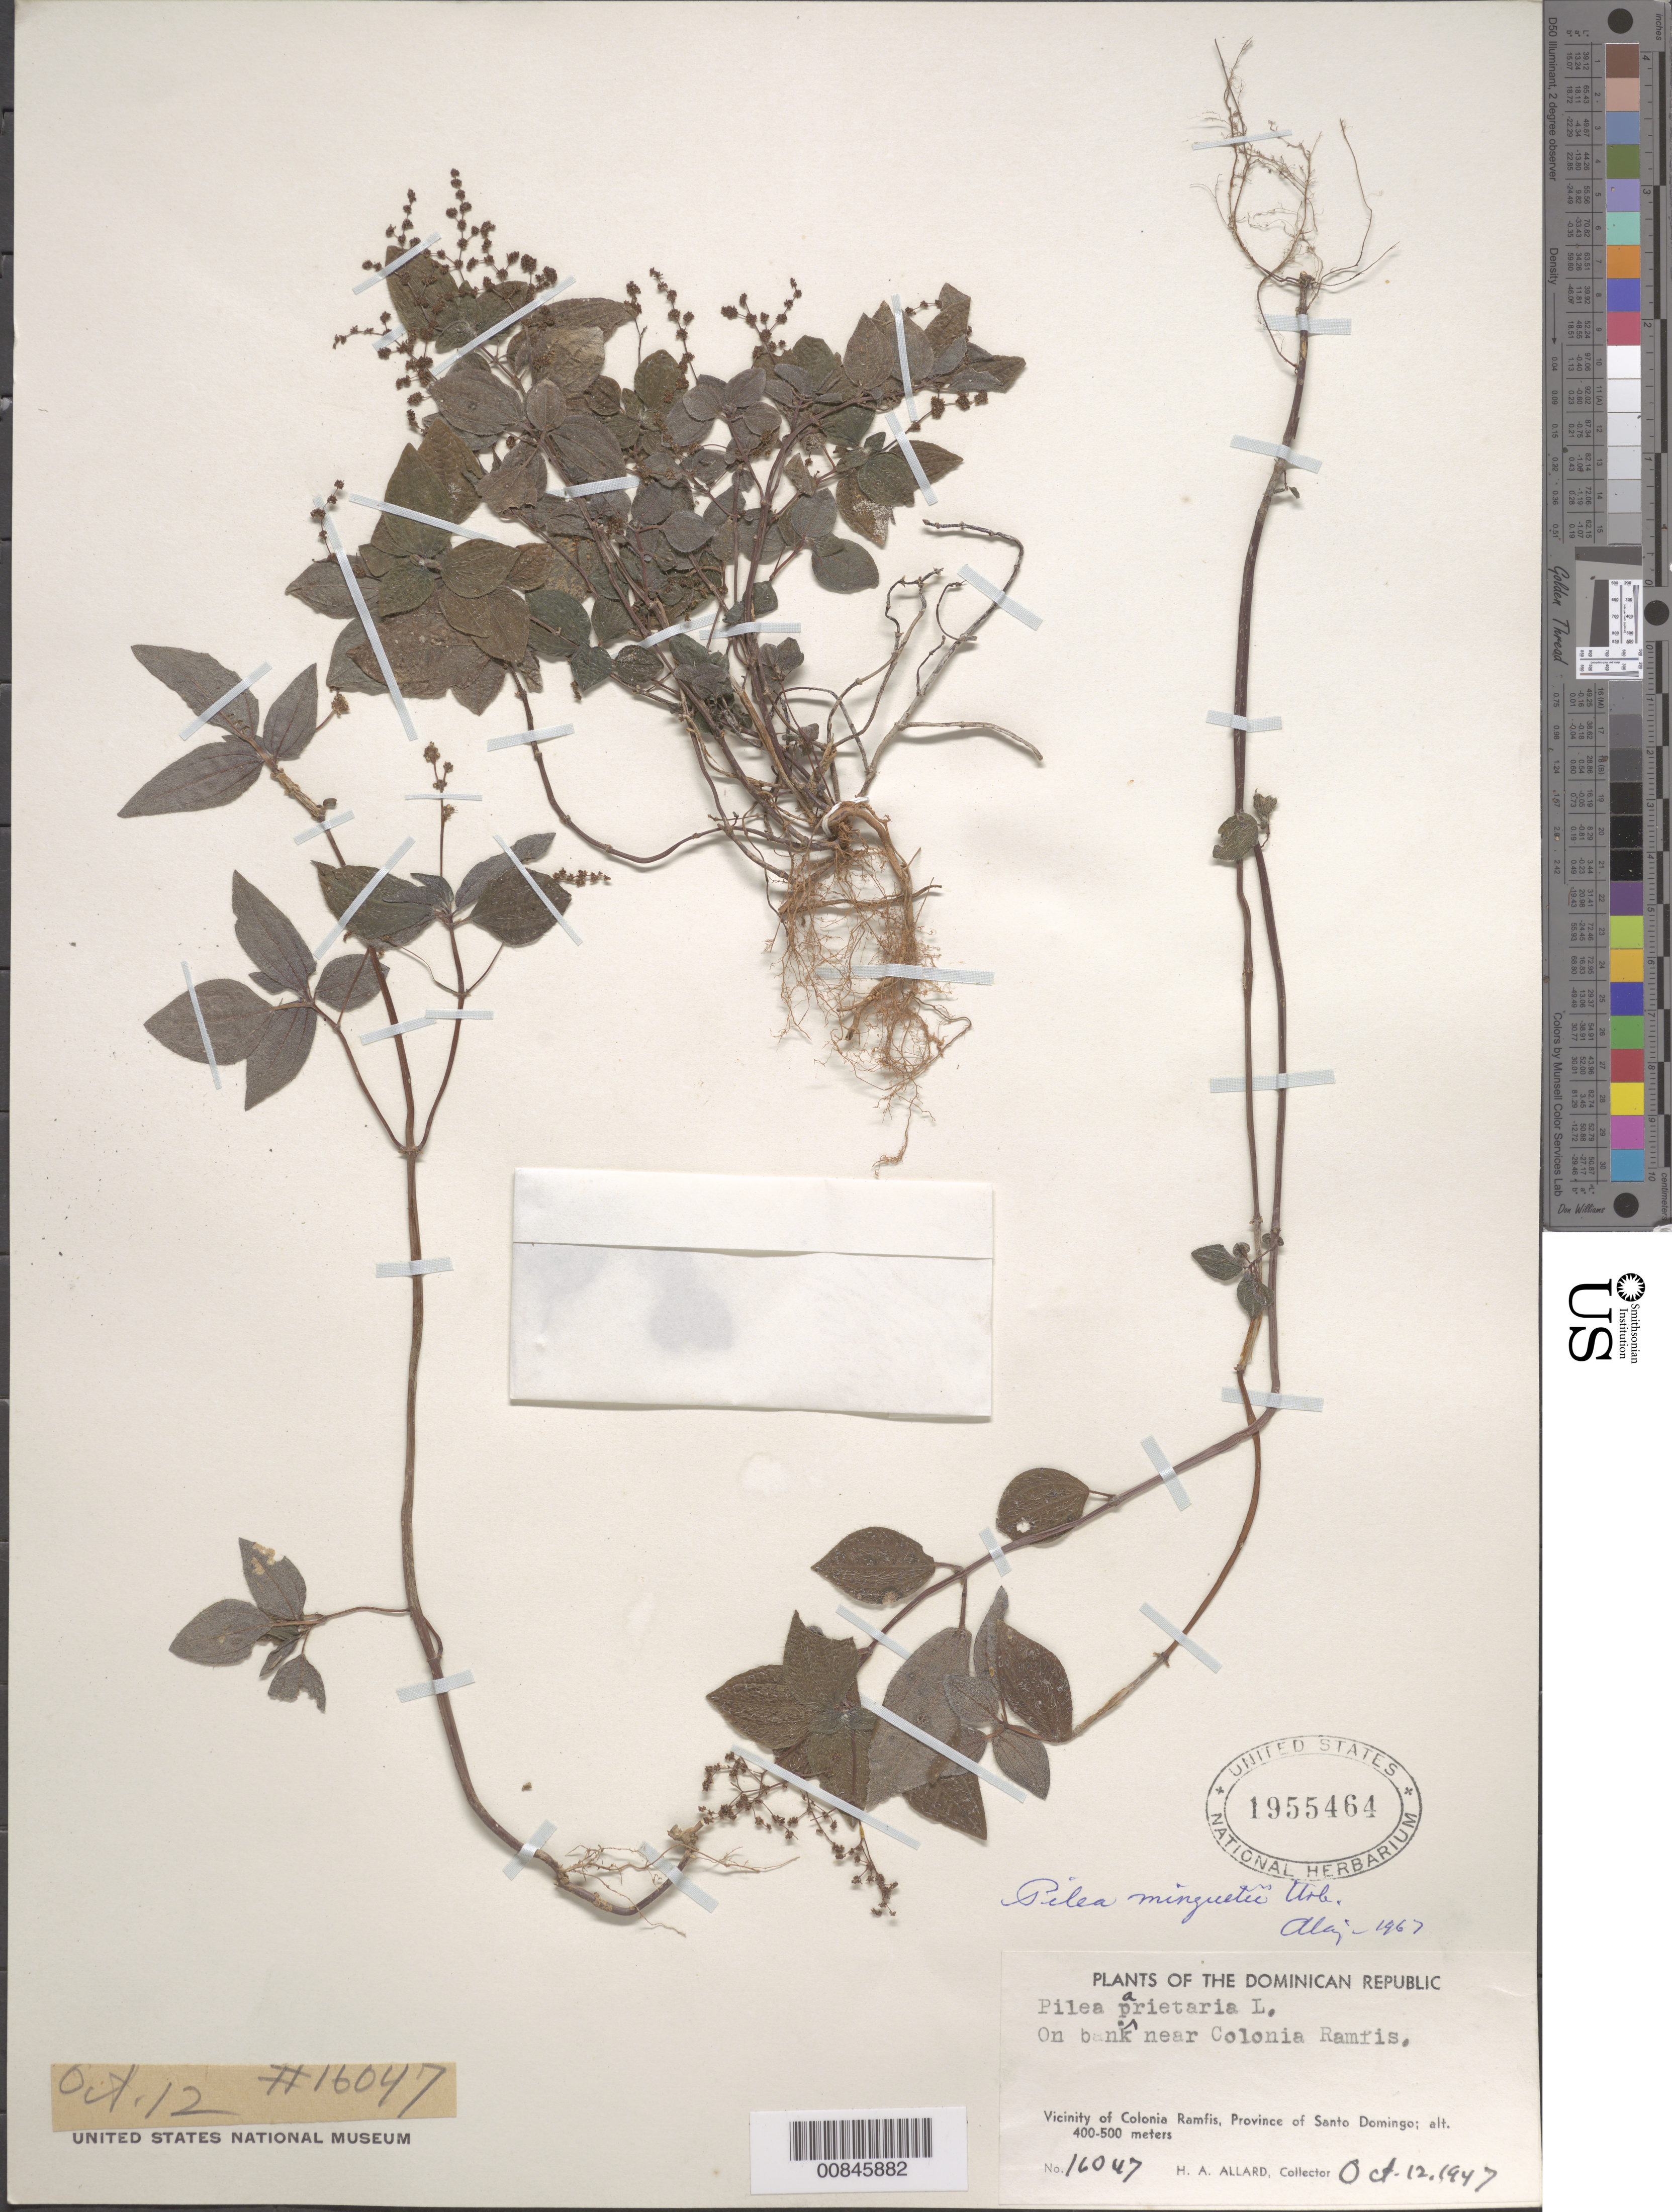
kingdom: Plantae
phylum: Tracheophyta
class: Magnoliopsida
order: Rosales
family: Urticaceae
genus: Pilea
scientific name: Pilea minguetii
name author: Urb.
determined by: Liogier, Alain H.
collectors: H. A. Allard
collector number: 16047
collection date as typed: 12 Oct 1947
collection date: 1947-10-12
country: Dominican Republic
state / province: Distrito Nacional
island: Hispaniola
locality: On bank near Colonia Ramfis. Province of Santo Domingo (obsolete).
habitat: On bank.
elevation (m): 400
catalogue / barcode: US 1955464